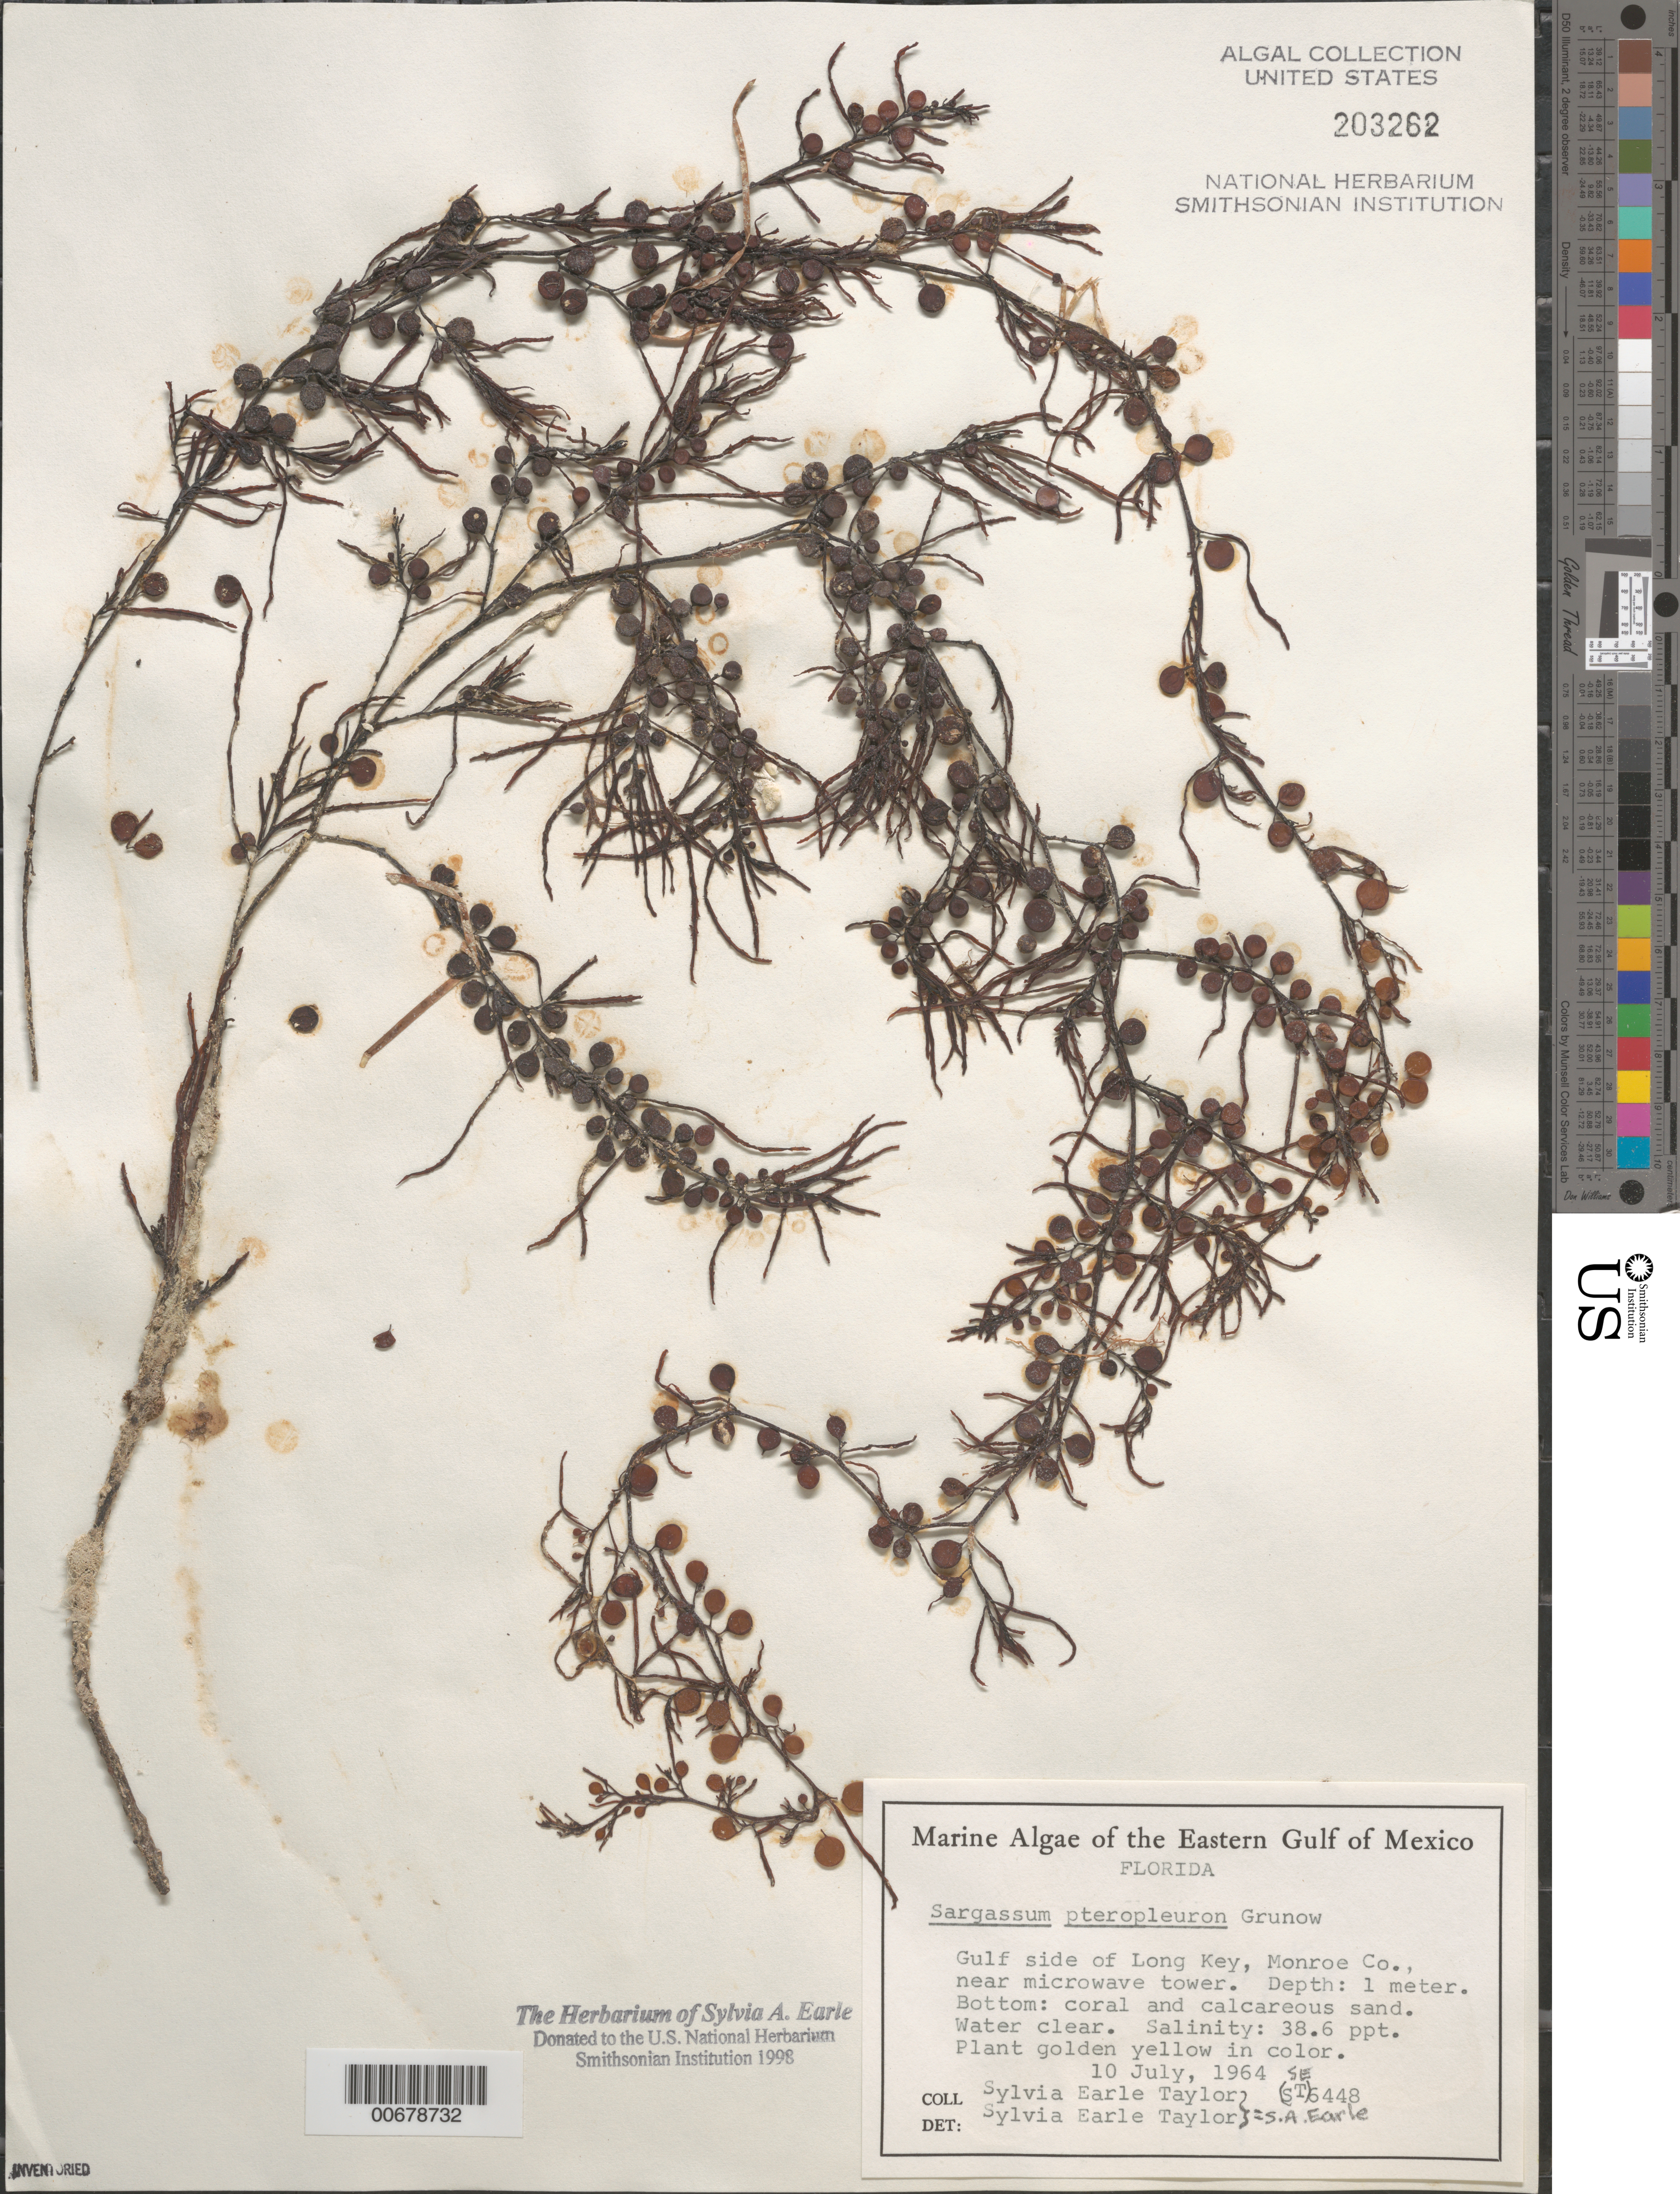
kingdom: Chromista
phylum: Ochrophyta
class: Phaeophyceae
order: Fucales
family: Sargassaceae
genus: Sargassum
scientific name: Sargassum pteropleuron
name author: Grunow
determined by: Humm, Harold J.; Earle, S. A.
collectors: S. A. Earle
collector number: SE 6448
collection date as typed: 10 Jul 1964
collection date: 1964-07-10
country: United States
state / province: Florida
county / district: Monroe County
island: Long Key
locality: Gulf of Mexico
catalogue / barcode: US 203262